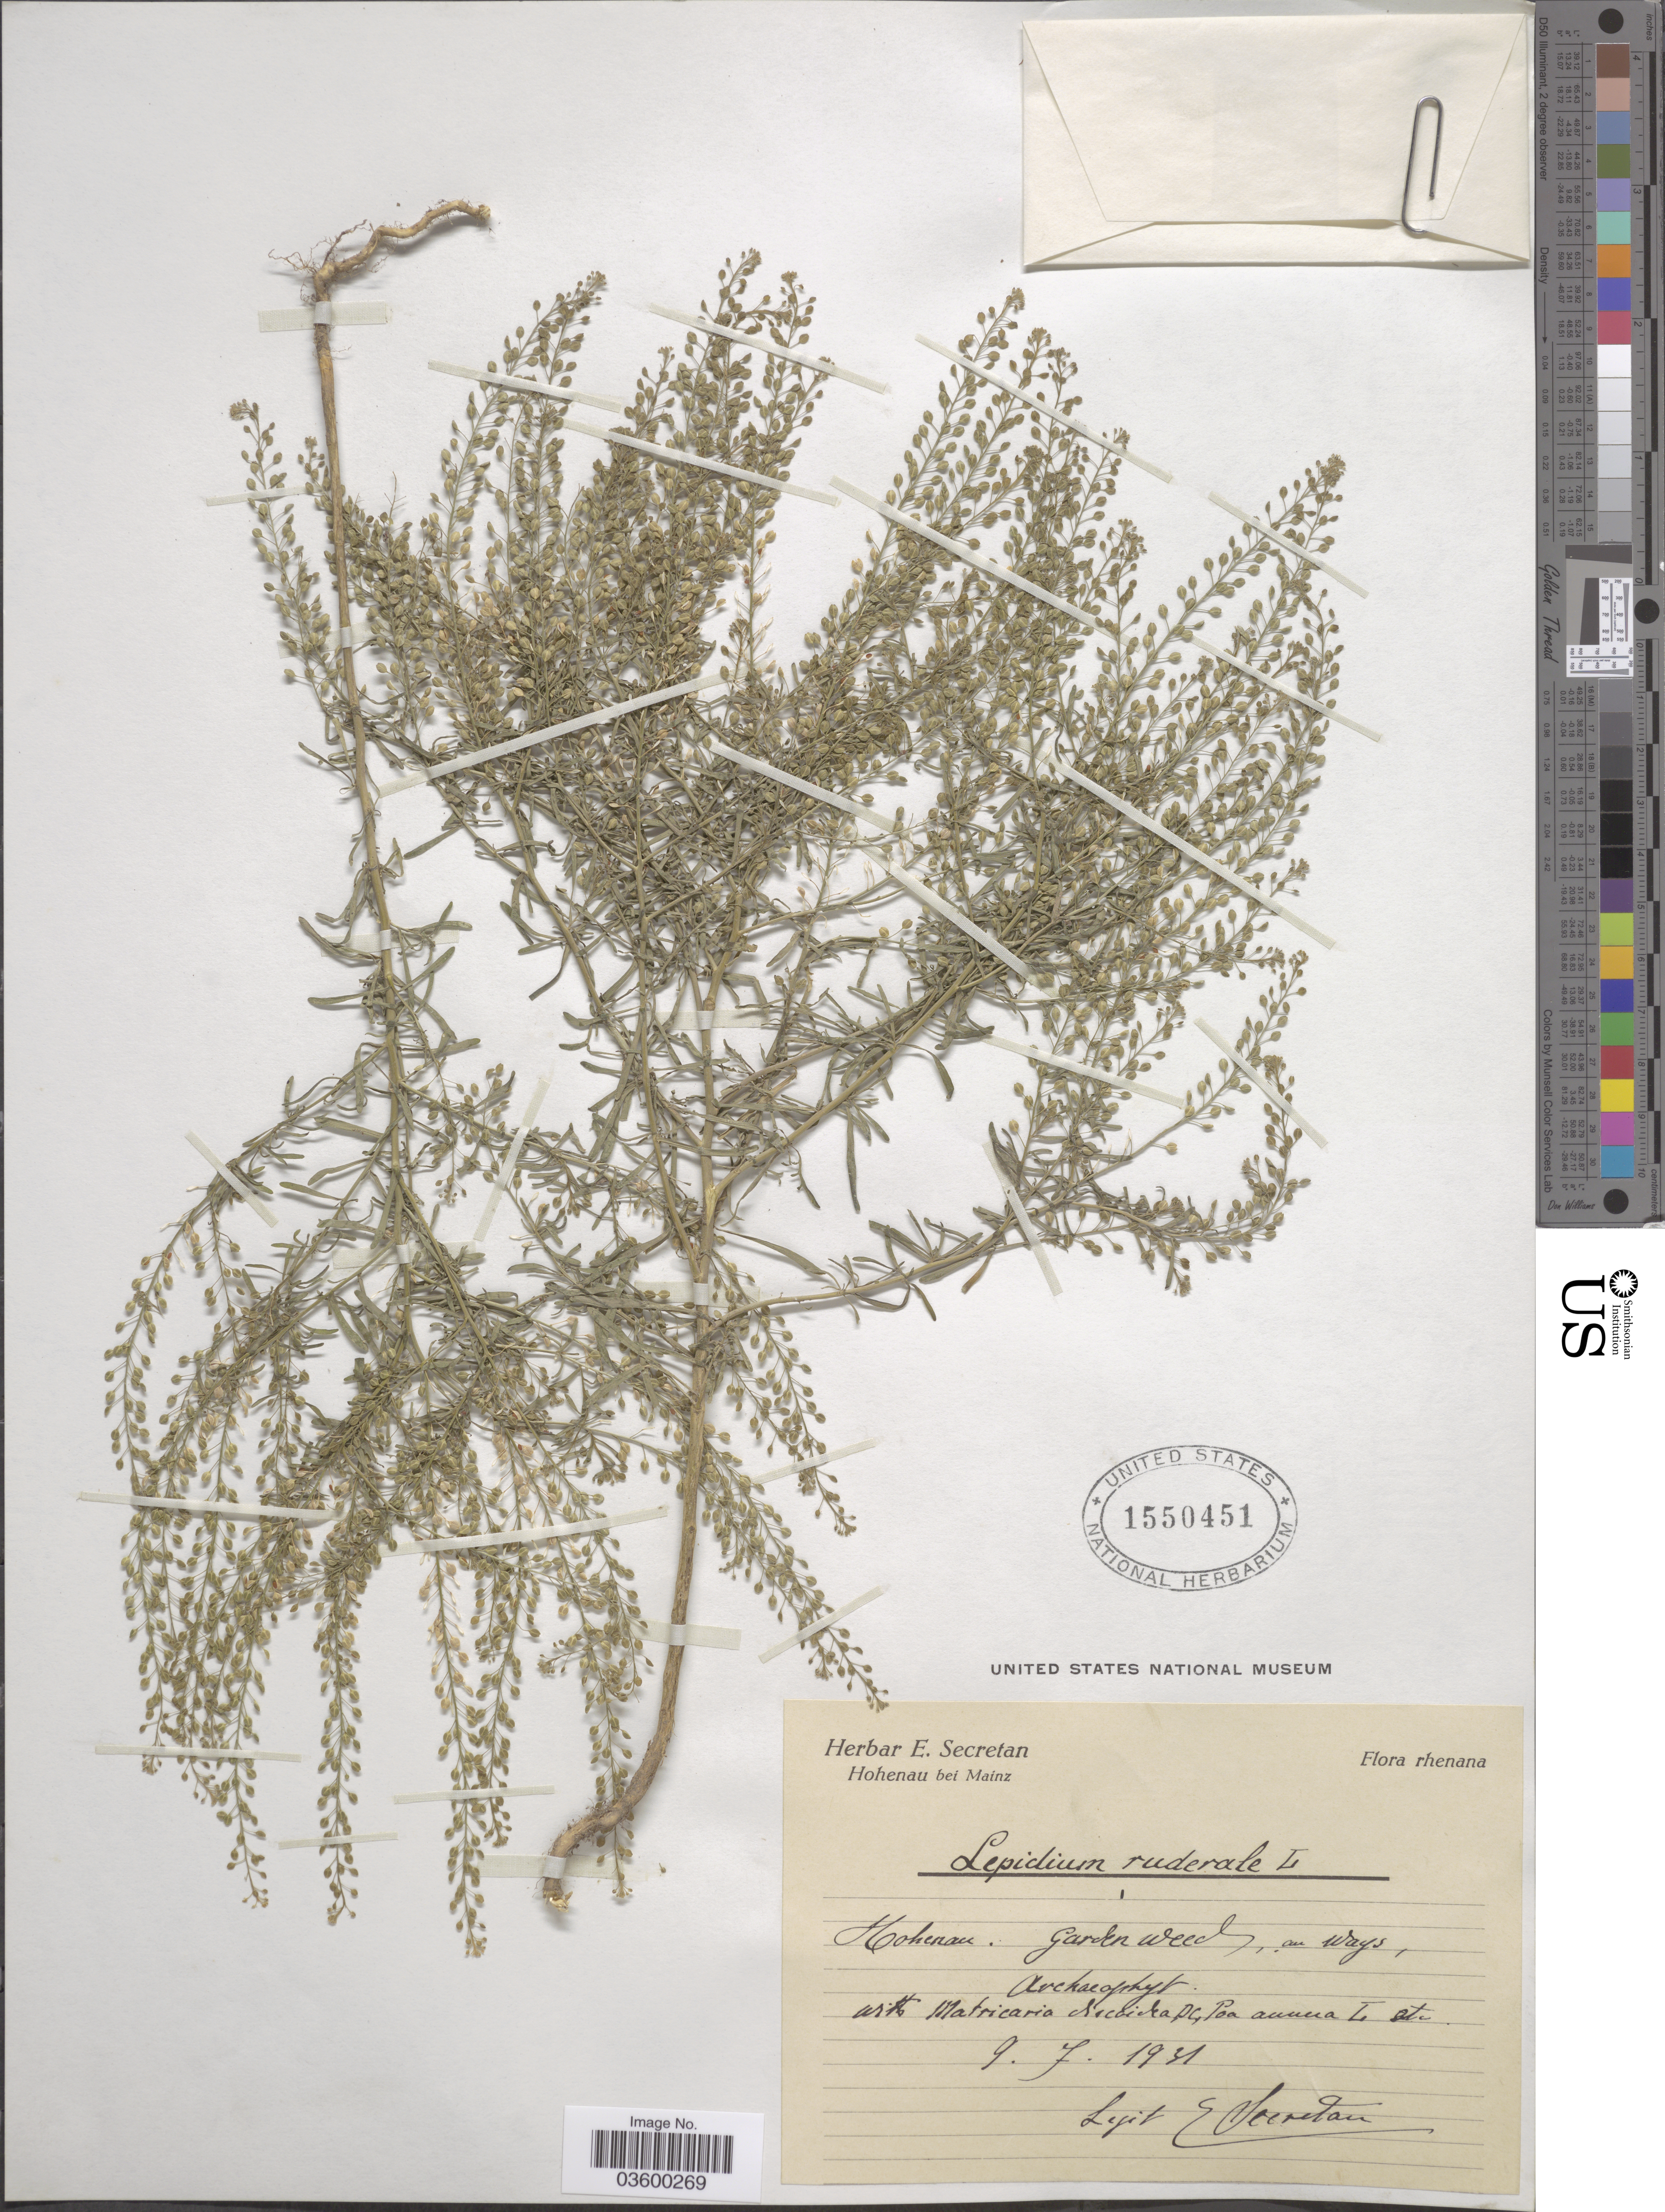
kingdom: Plantae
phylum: Tracheophyta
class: Magnoliopsida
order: Brassicales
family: Brassicaceae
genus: Lepidium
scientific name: Lepidium ruderale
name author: Burm. f.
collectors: E. Secretan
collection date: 1931-07-09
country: Germany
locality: Rhenana. Hohenau. Garden weeds, am Wags. [interpreted]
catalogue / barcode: US 1550451